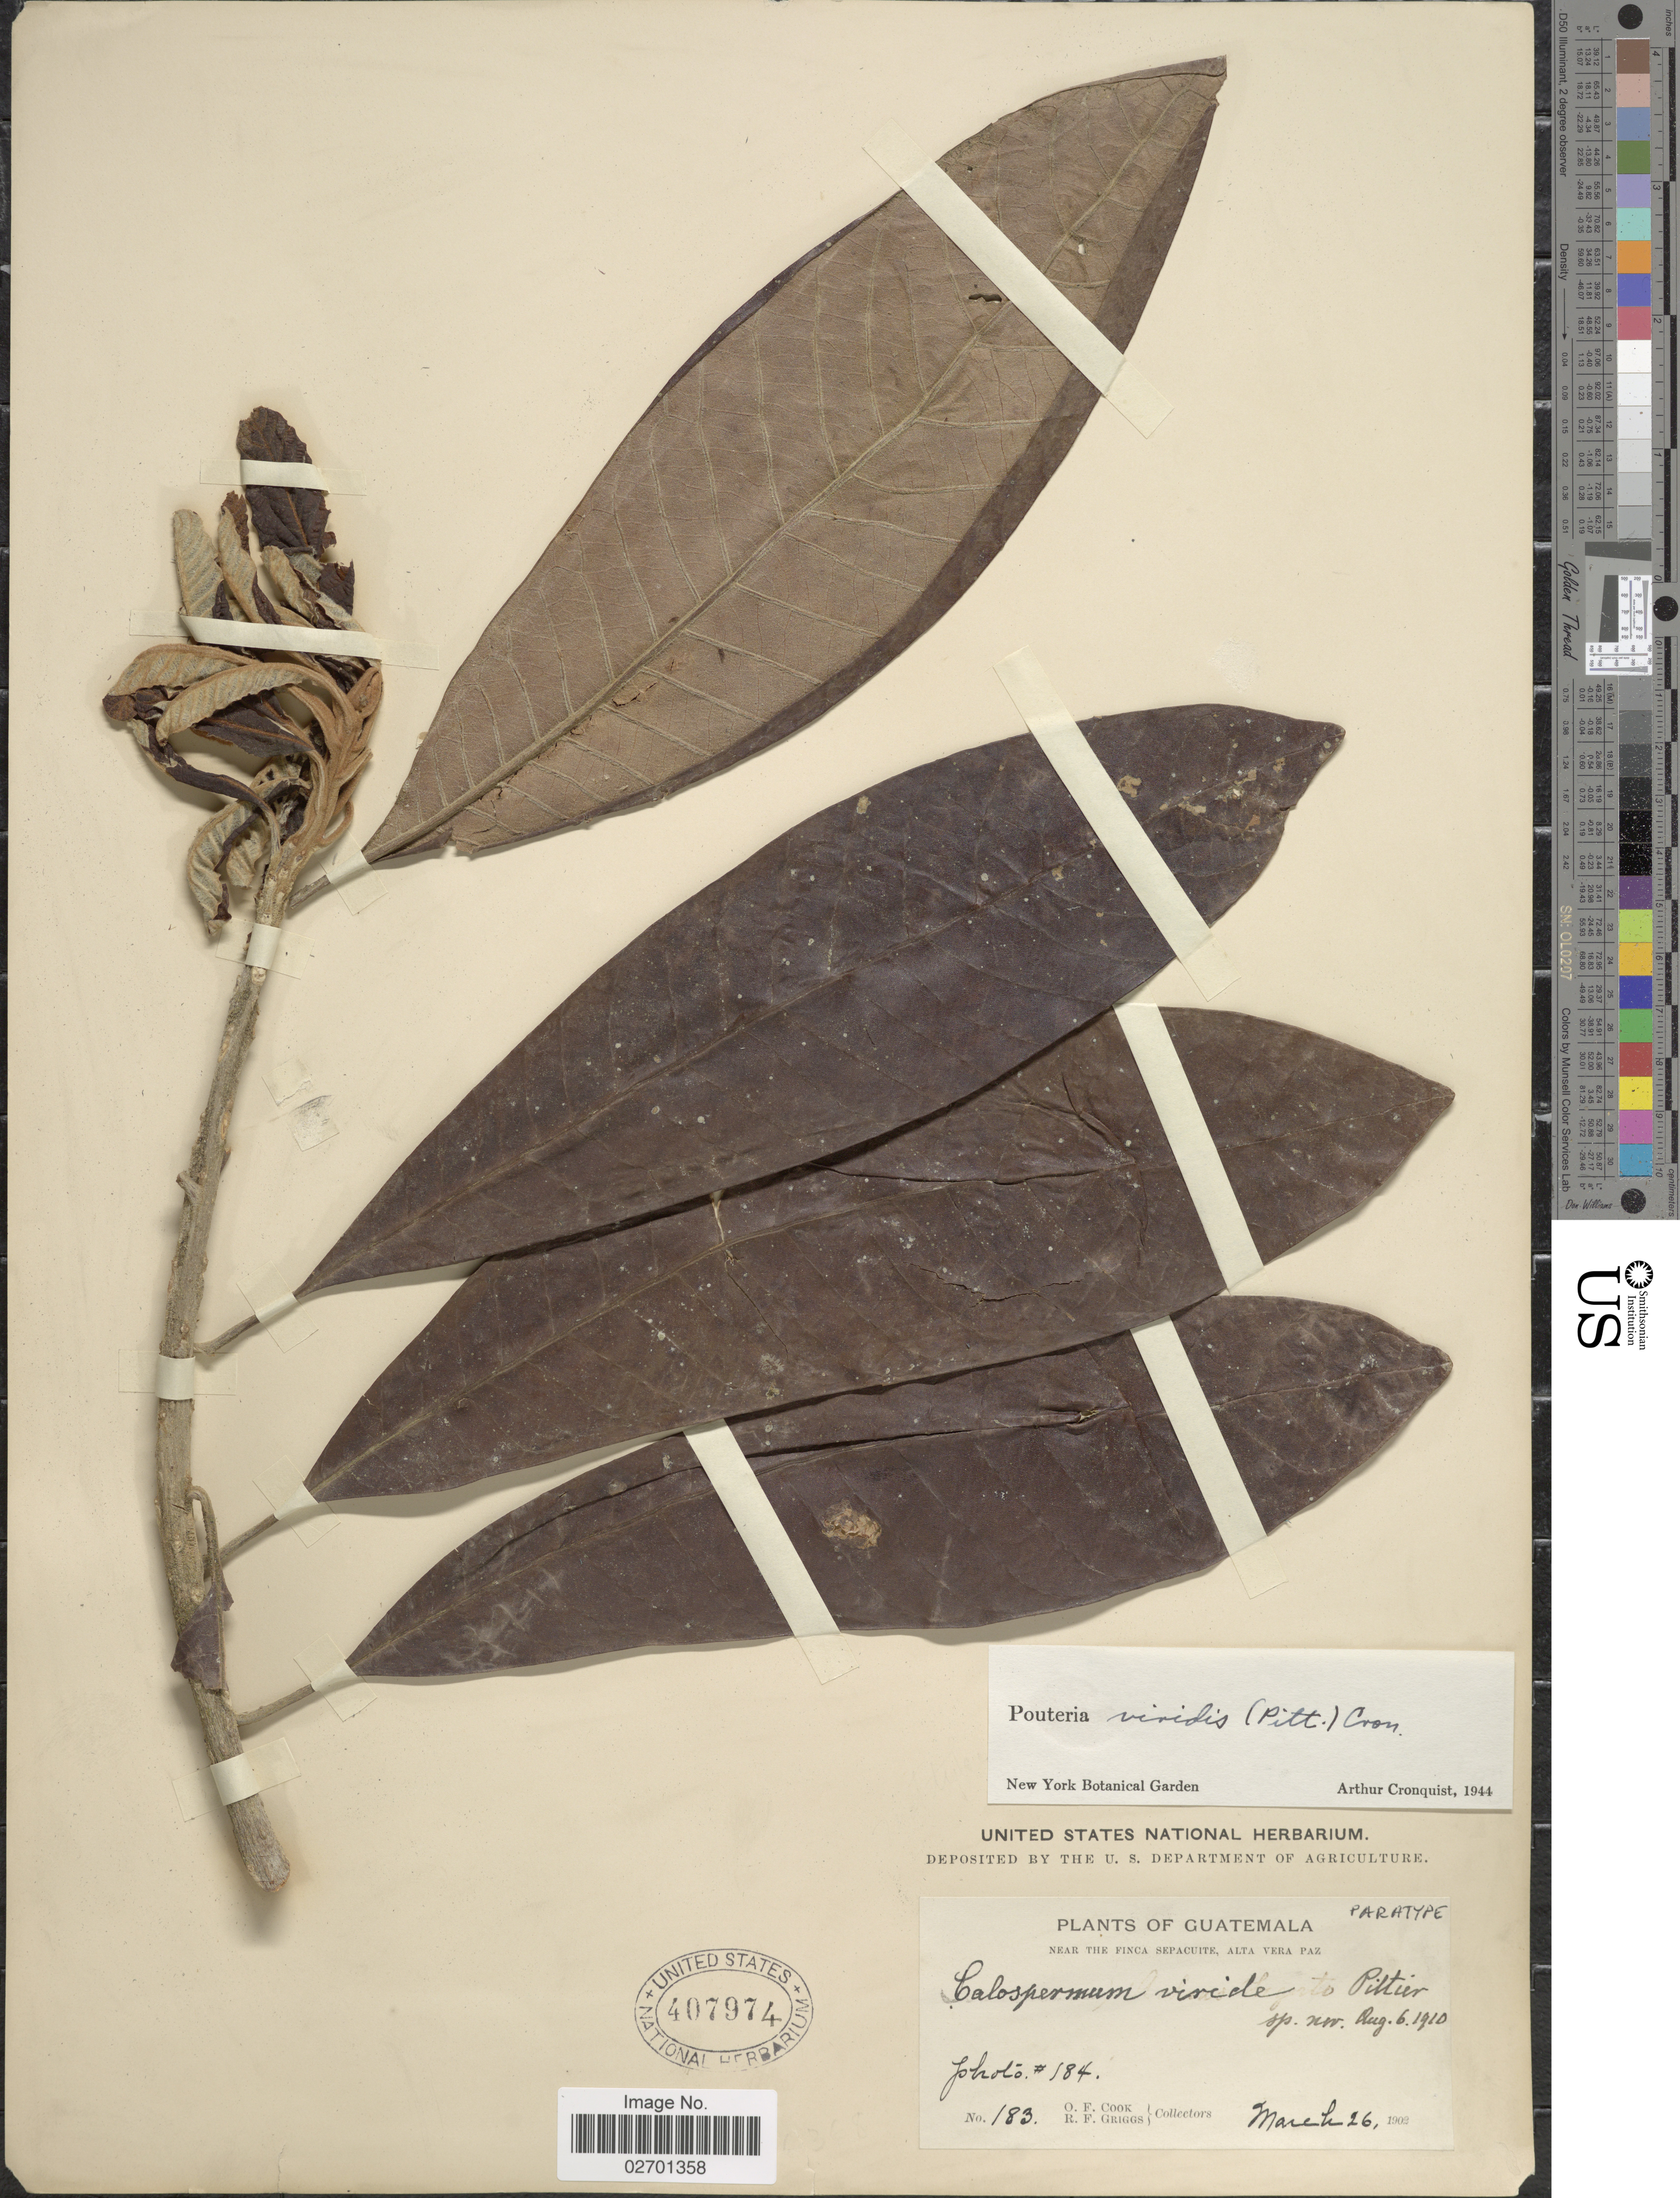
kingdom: Plantae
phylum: Tracheophyta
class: Magnoliopsida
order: Ericales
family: Sapotaceae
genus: Pouteria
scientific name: Pouteria viridis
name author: (Pittier) Cronq.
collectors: O. F. Cook & R. F. Griggs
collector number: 183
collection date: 1902-03-26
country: Guatemala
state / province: Alta Verapaz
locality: Near the Finca Sepacuite, Johoto #184. [unsure placement]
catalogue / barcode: US 407974